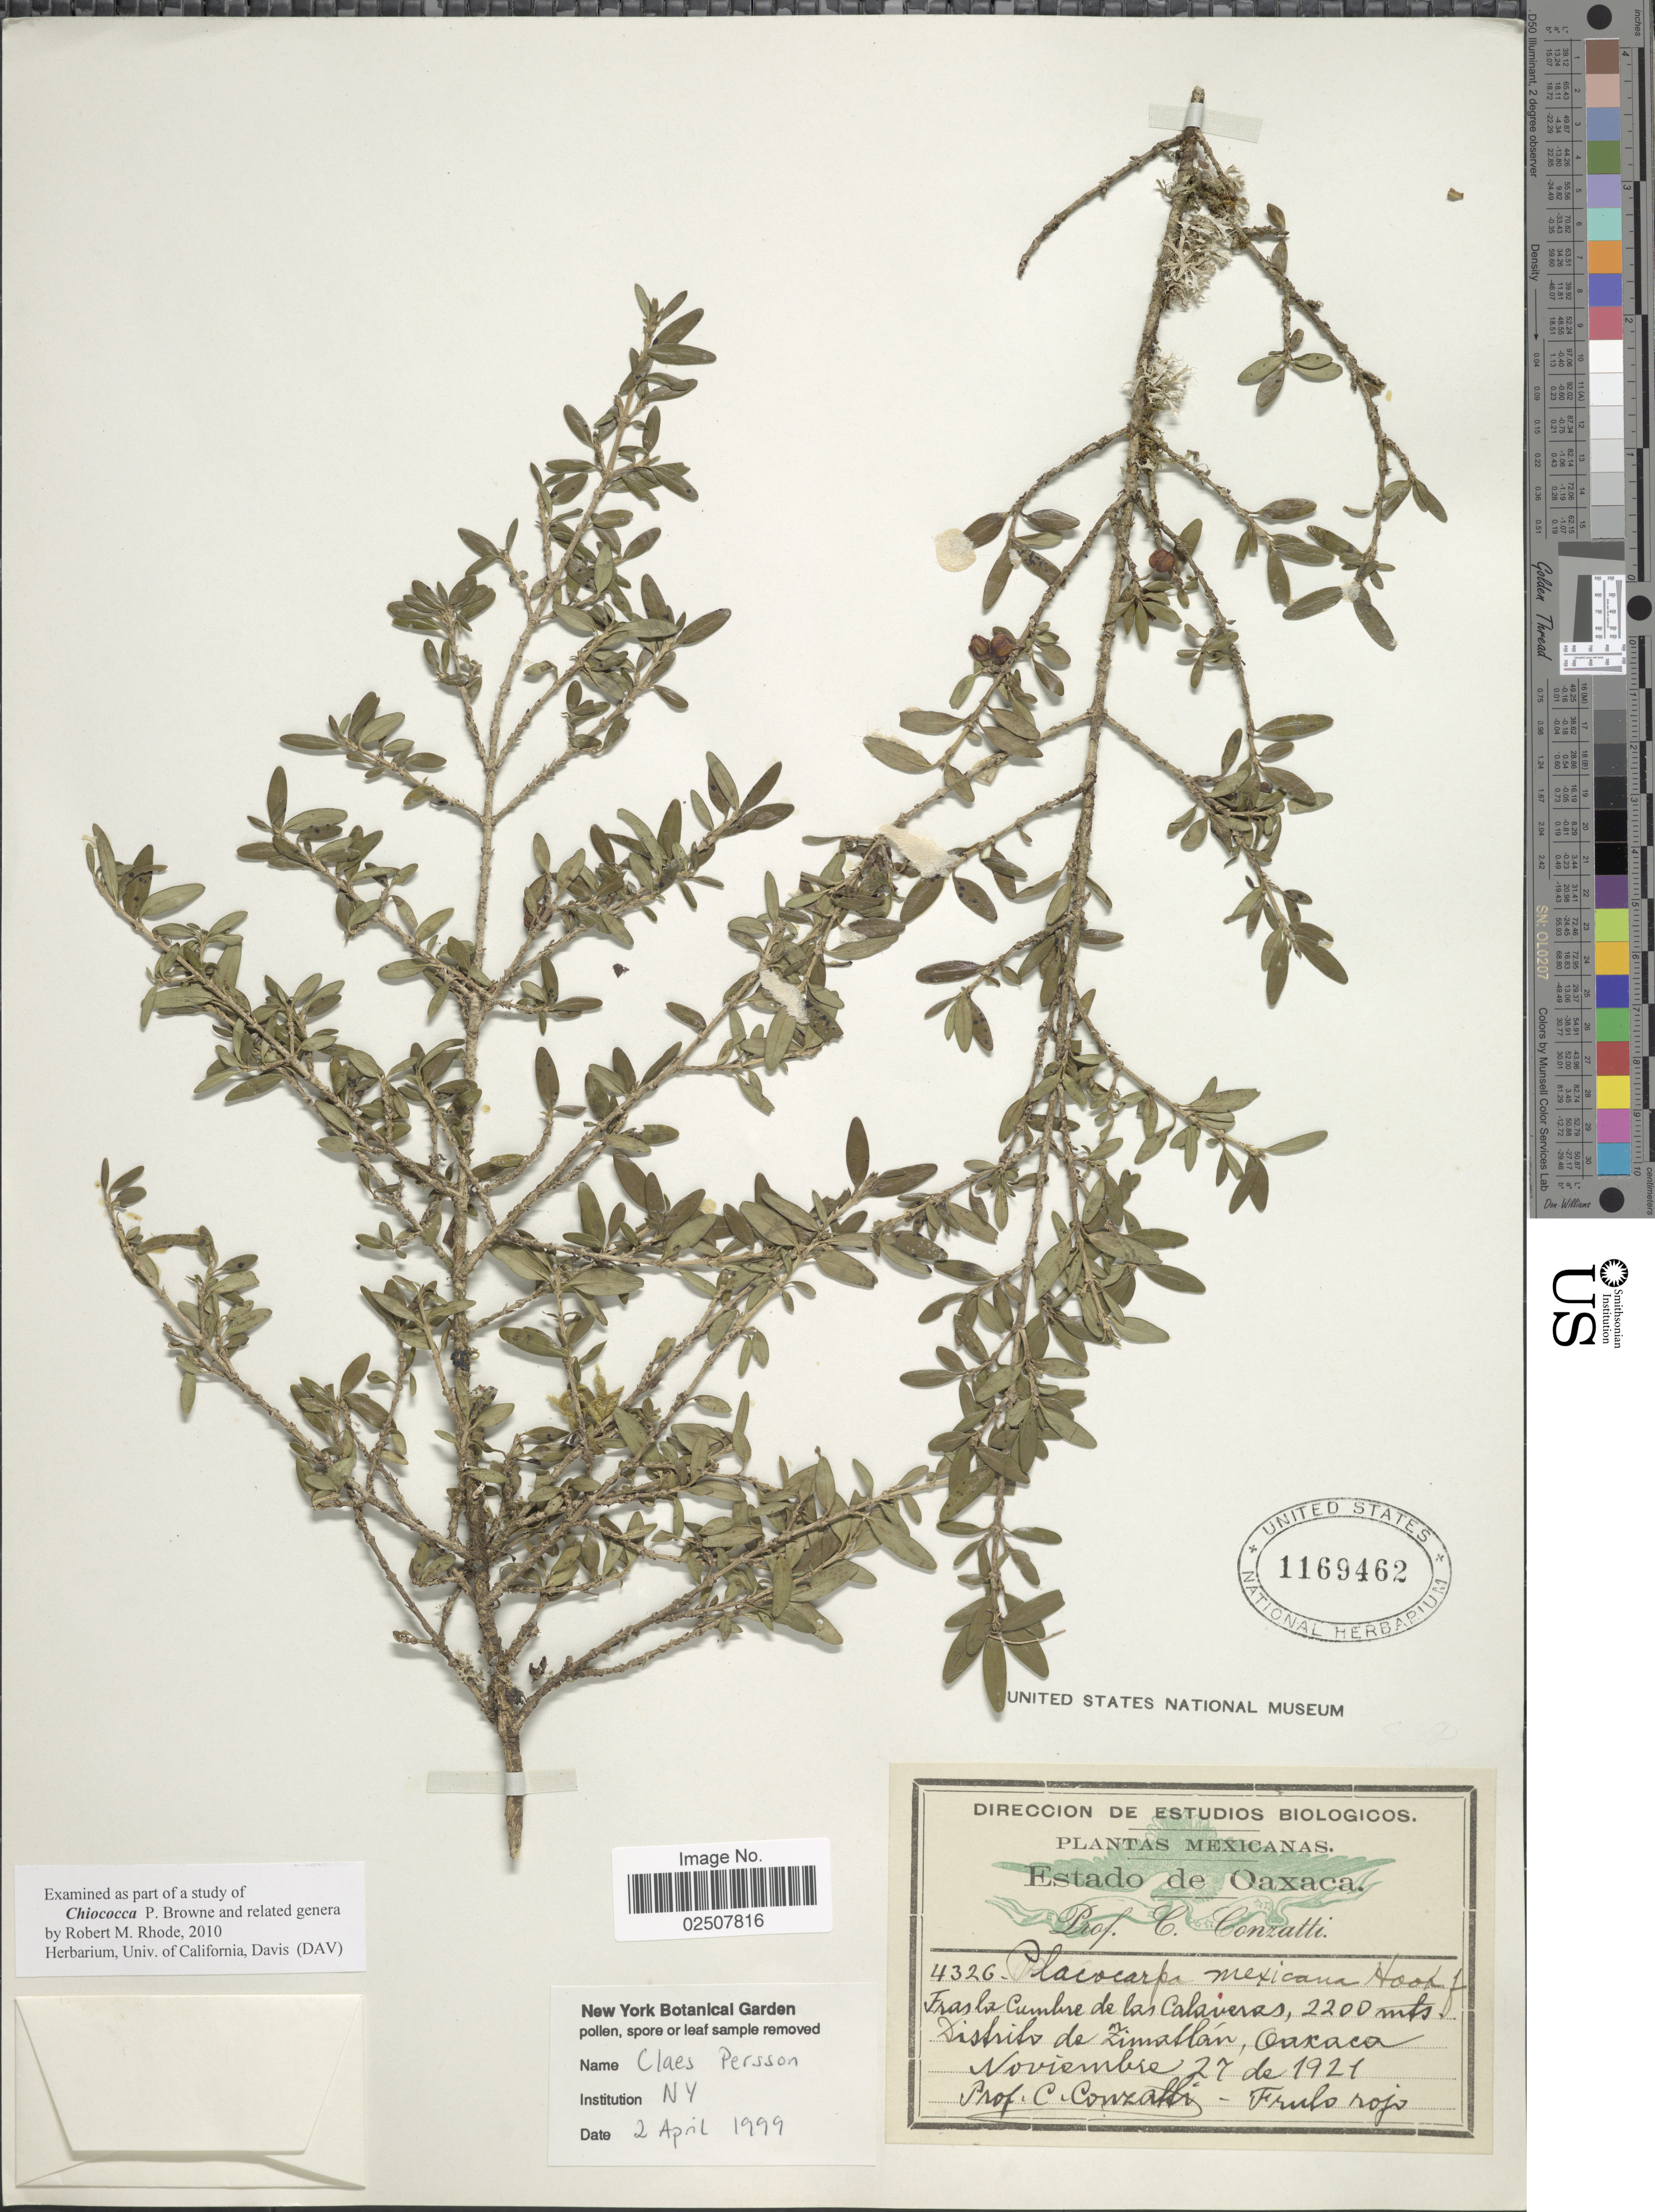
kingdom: Plantae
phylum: Tracheophyta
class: Magnoliopsida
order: Gentianales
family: Rubiaceae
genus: Placocarpa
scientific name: Placocarpa mexicana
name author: Hook. f.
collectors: C. Conzatti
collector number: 4326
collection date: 1921-11-27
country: Mexico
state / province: Oaxaca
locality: Fras la Cumbre de las Calaveras, Distrito de Zimatlán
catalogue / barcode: US 1169462